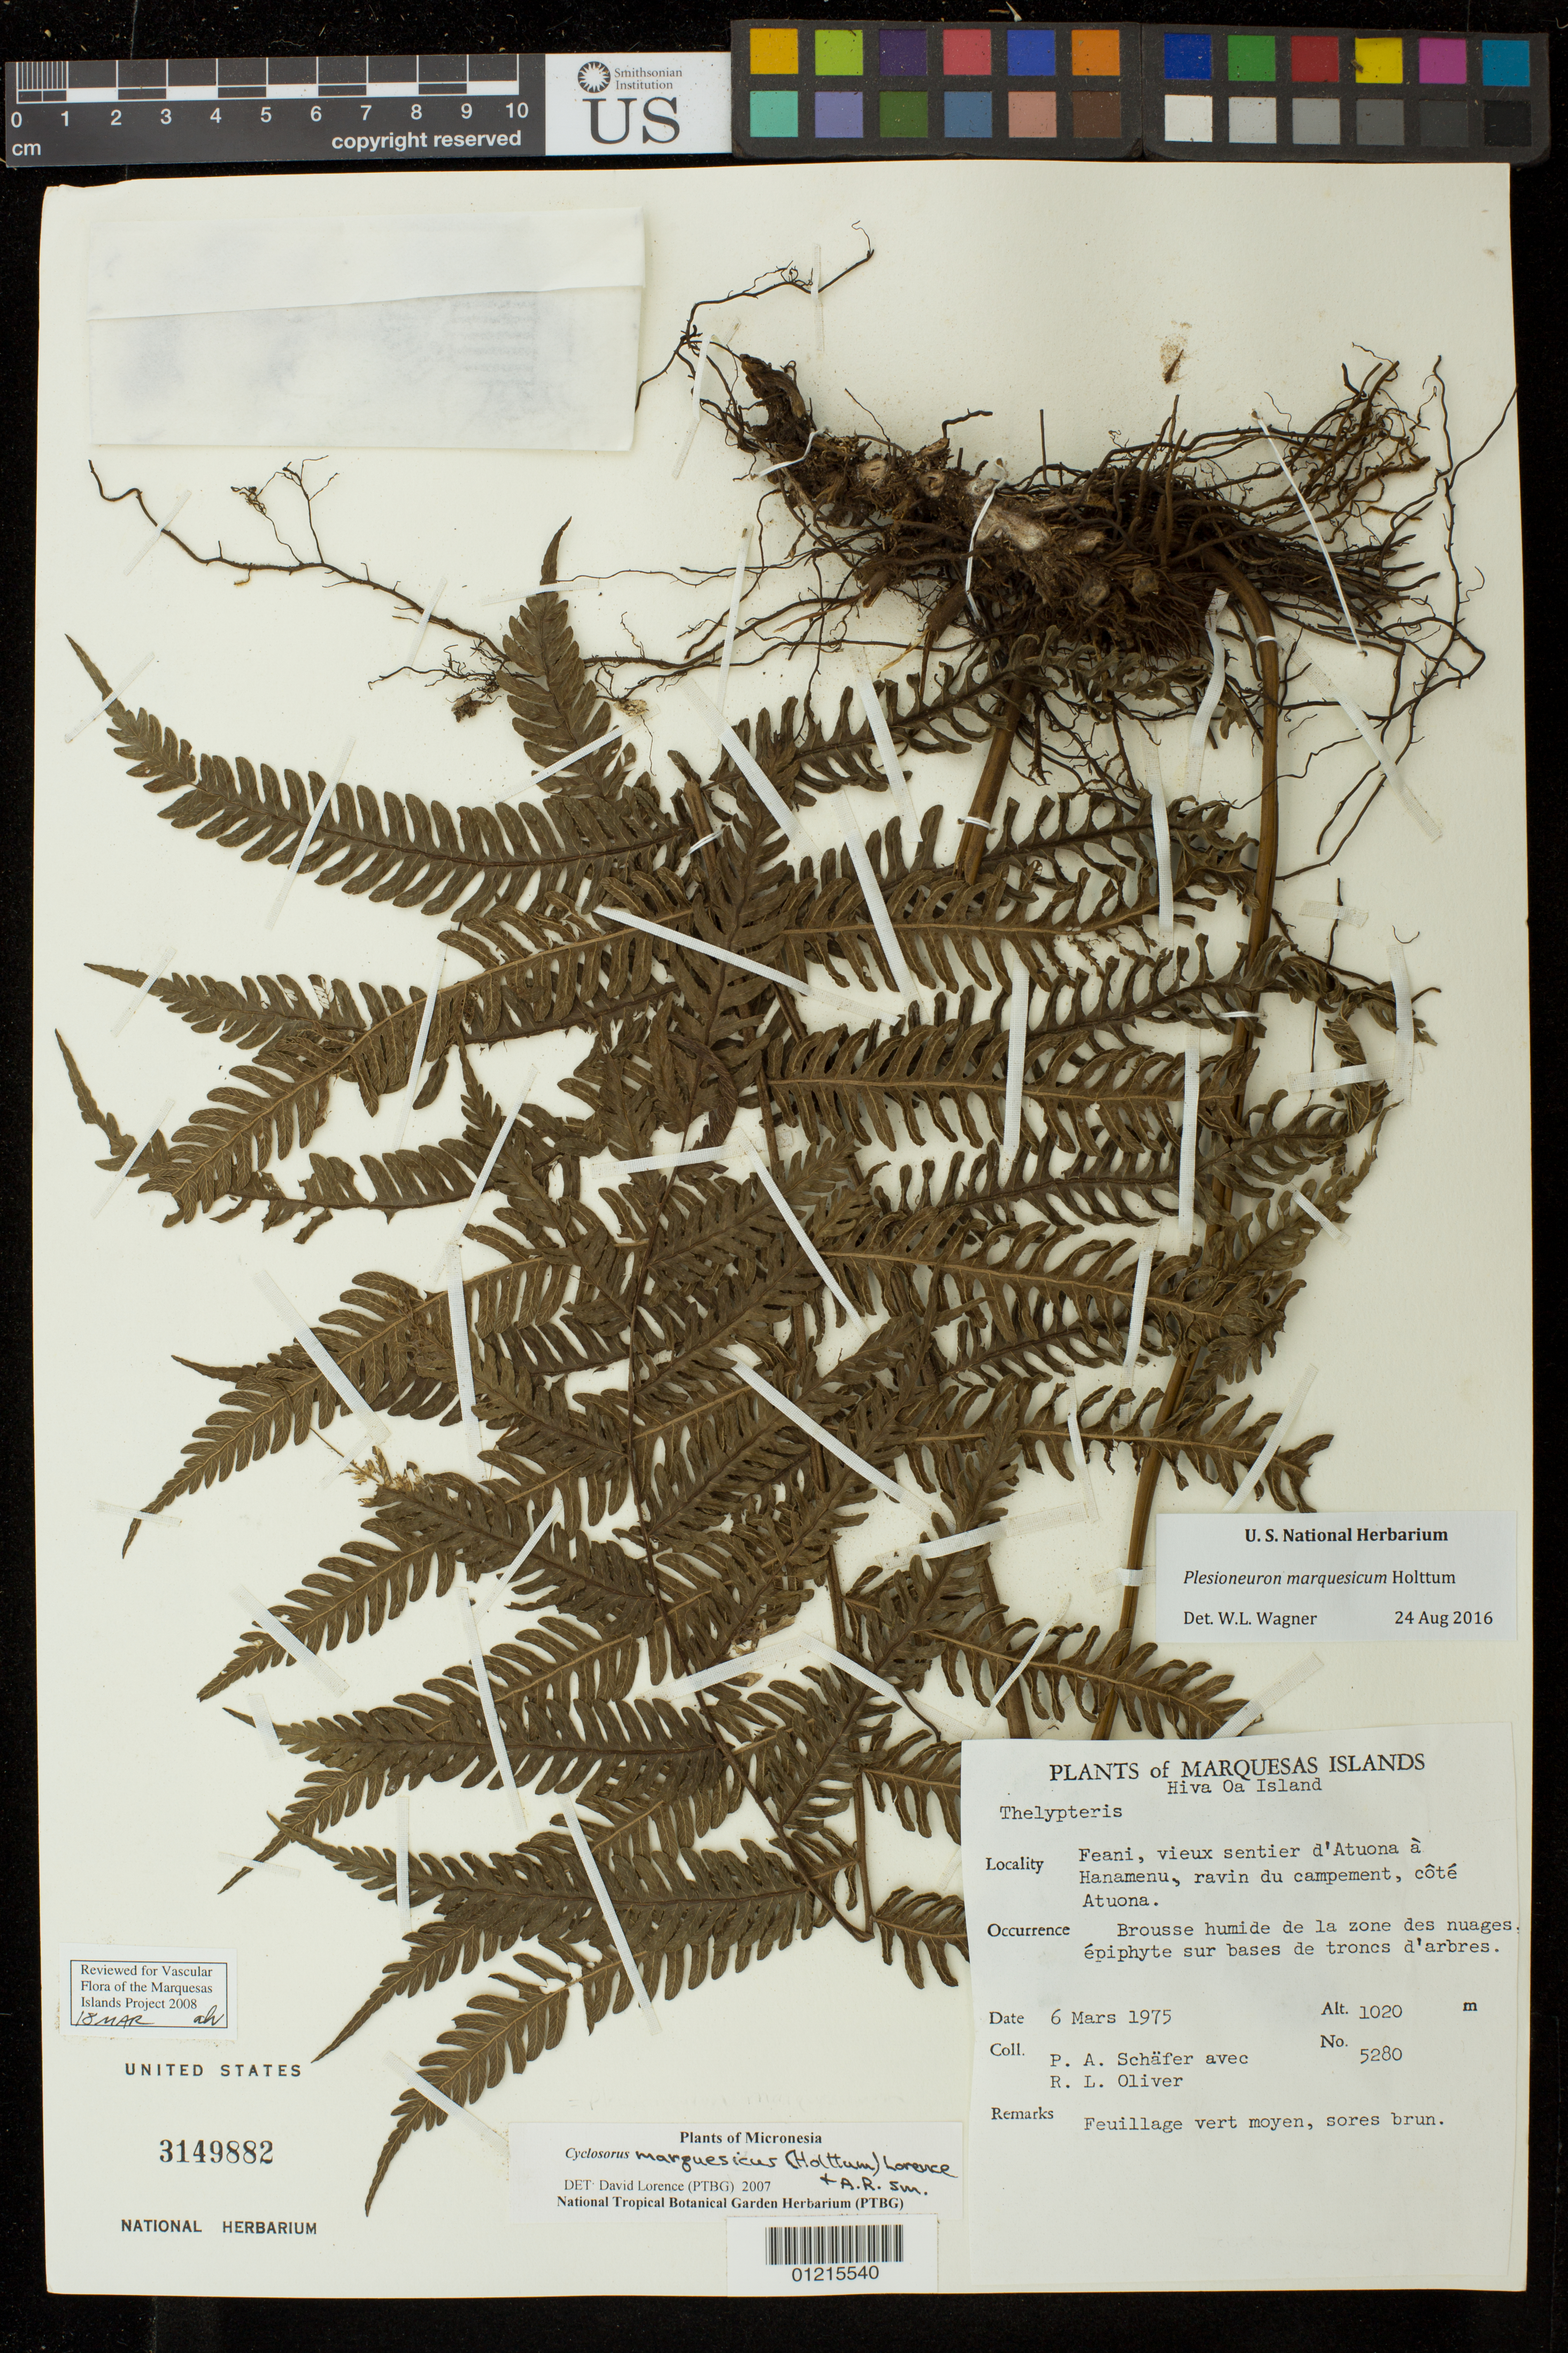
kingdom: Plantae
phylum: Tracheophyta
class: Polypodiopsida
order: Polypodiales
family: Thelypteridaceae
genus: Plesioneuron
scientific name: Plesioneuron marquesicum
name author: Holttum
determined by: Lorence, David H., (PTBG), National Tropical Botanical Garden (UNITED STATES)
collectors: P. A. Schäfer & R. L. Oliver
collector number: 5280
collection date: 1975-03-06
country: French Polynesia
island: Hiva Oa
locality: Feani, vieux sentier d'Atuona à Hanamenu, ravin du campement, côté Atuona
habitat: Brousse humide de la zone des nuages; épiphyte sur bases de troncs d'arbres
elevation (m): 1020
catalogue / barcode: US 3149882